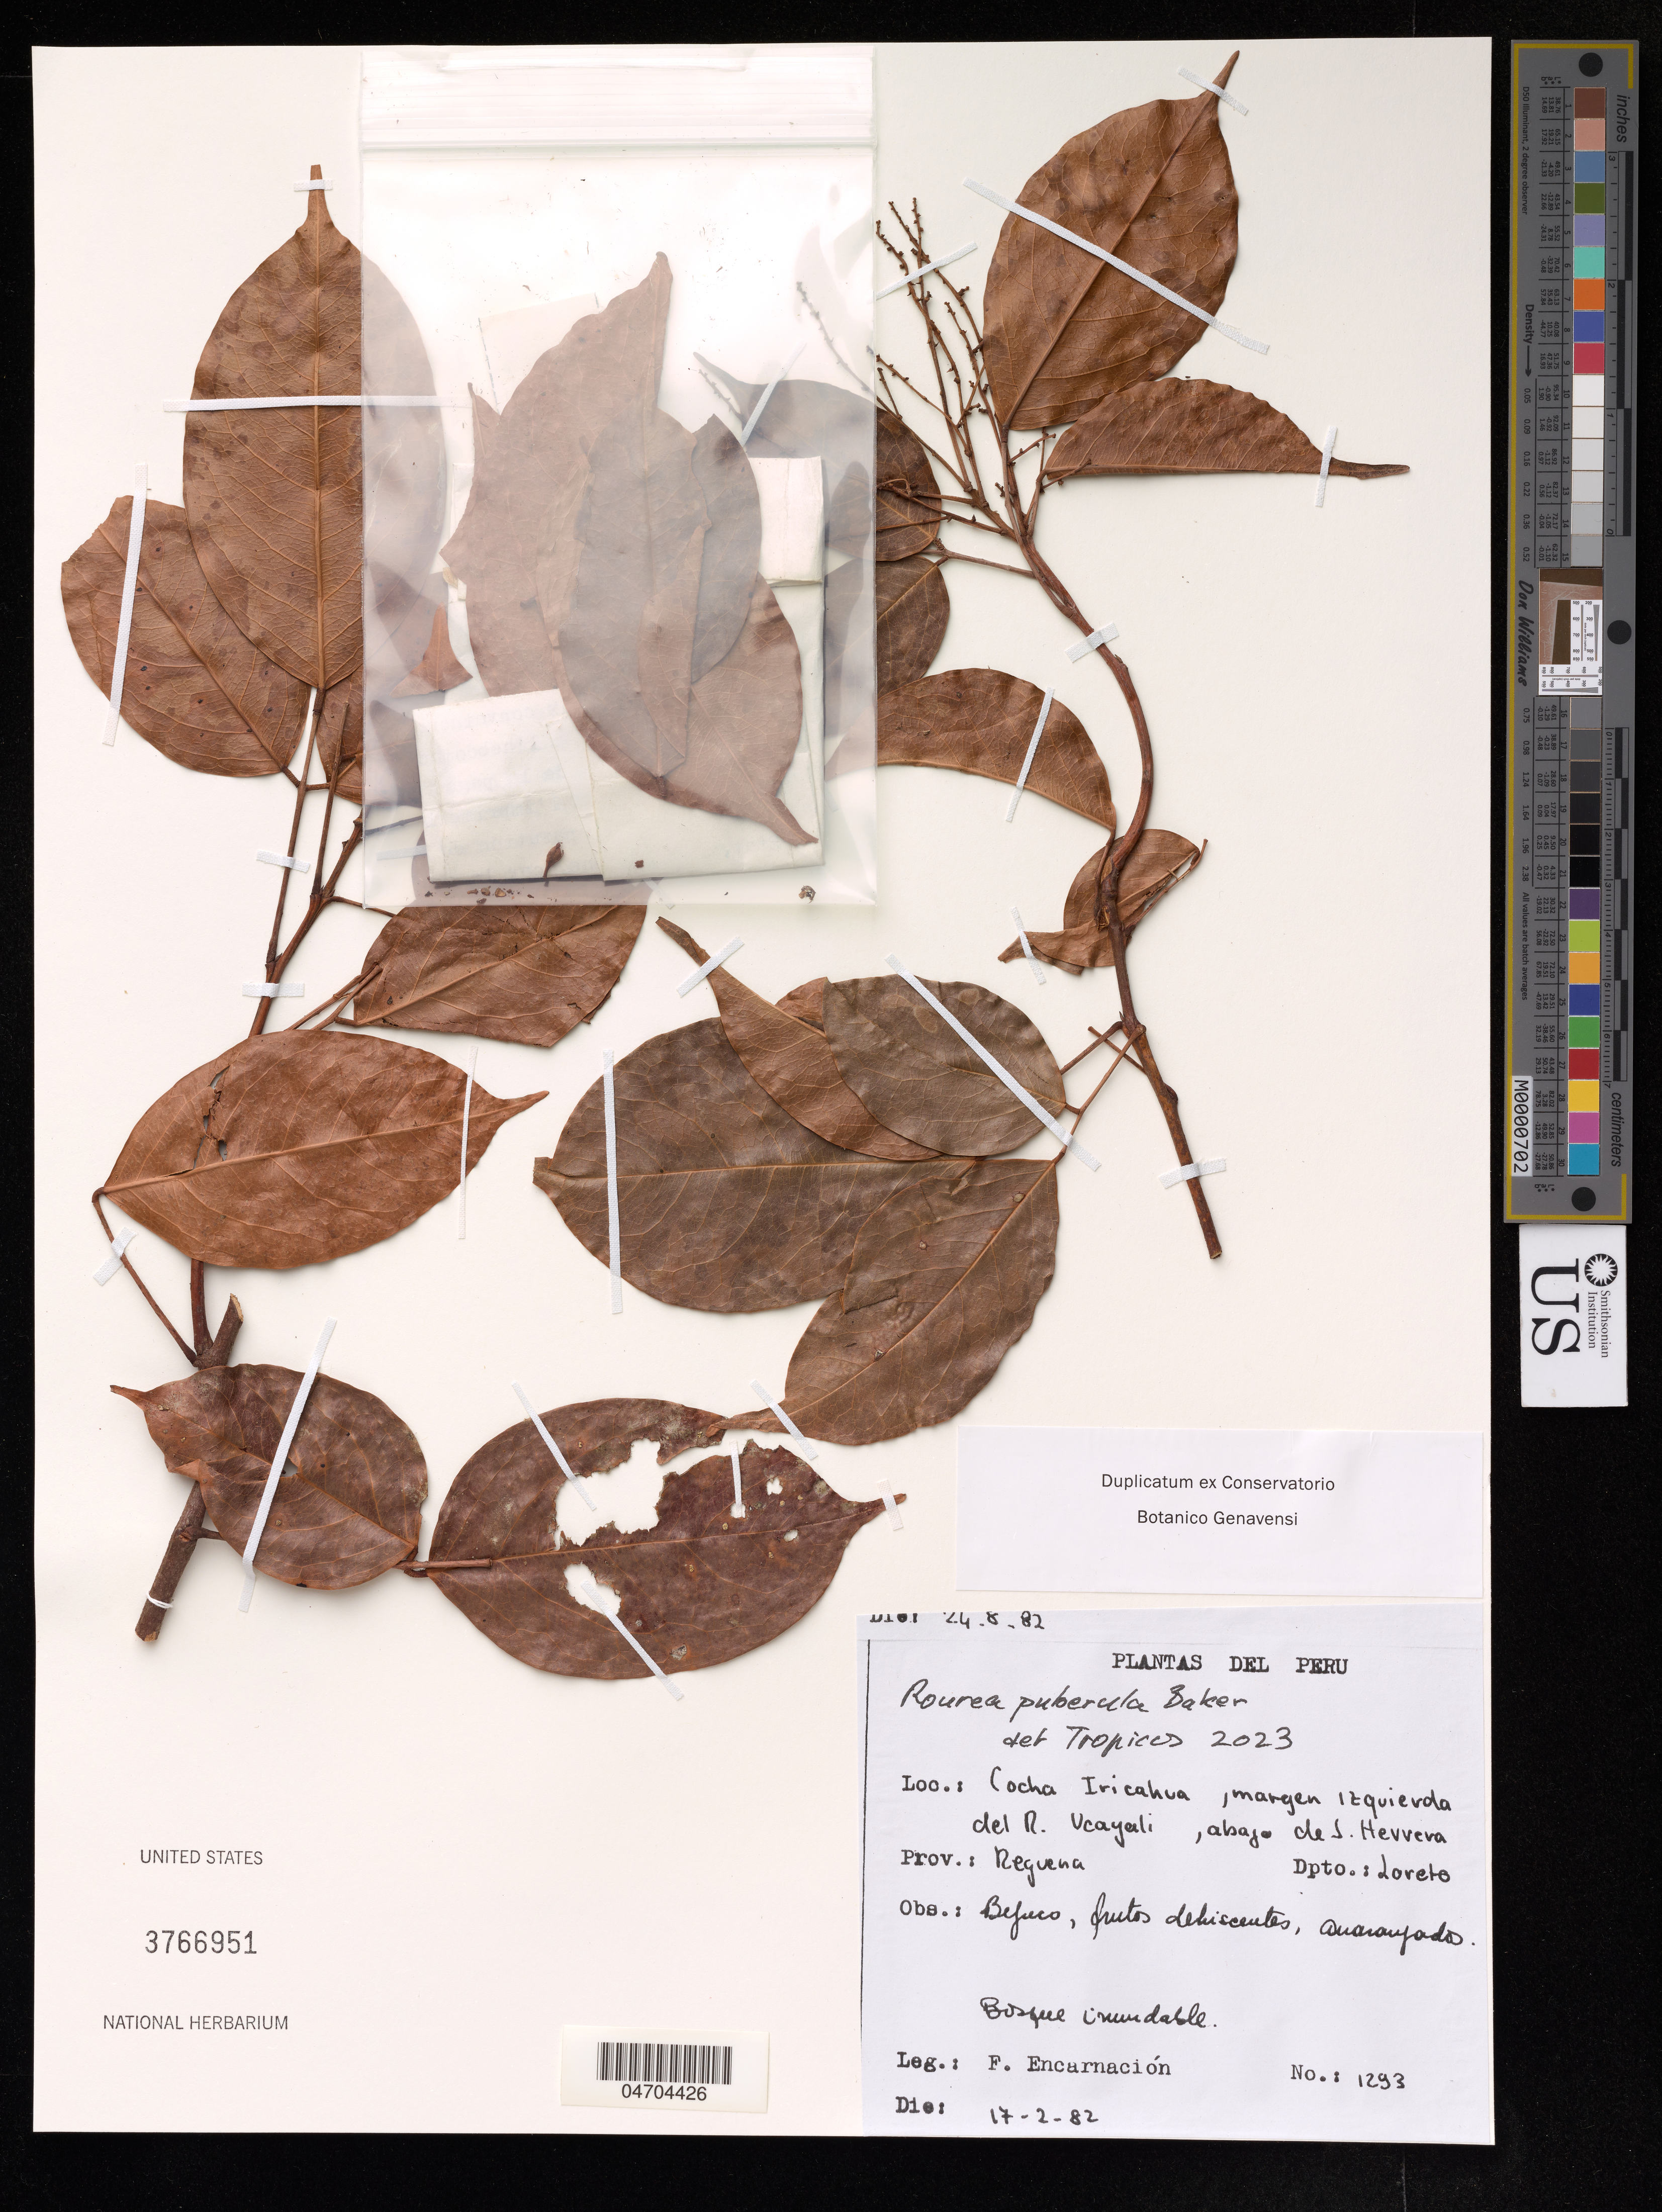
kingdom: Plantae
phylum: Tracheophyta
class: Magnoliopsida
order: Oxalidales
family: Connaraceae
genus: Rourea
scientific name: Rourea puberula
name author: Baker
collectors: F. Encarnación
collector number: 1293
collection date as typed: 17 Feb82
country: Peru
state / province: Loreto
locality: Cocha Iricahua, margen izquierda del R. Ucayali, abajo de S. Herrera, Reguena.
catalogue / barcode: US 3766951